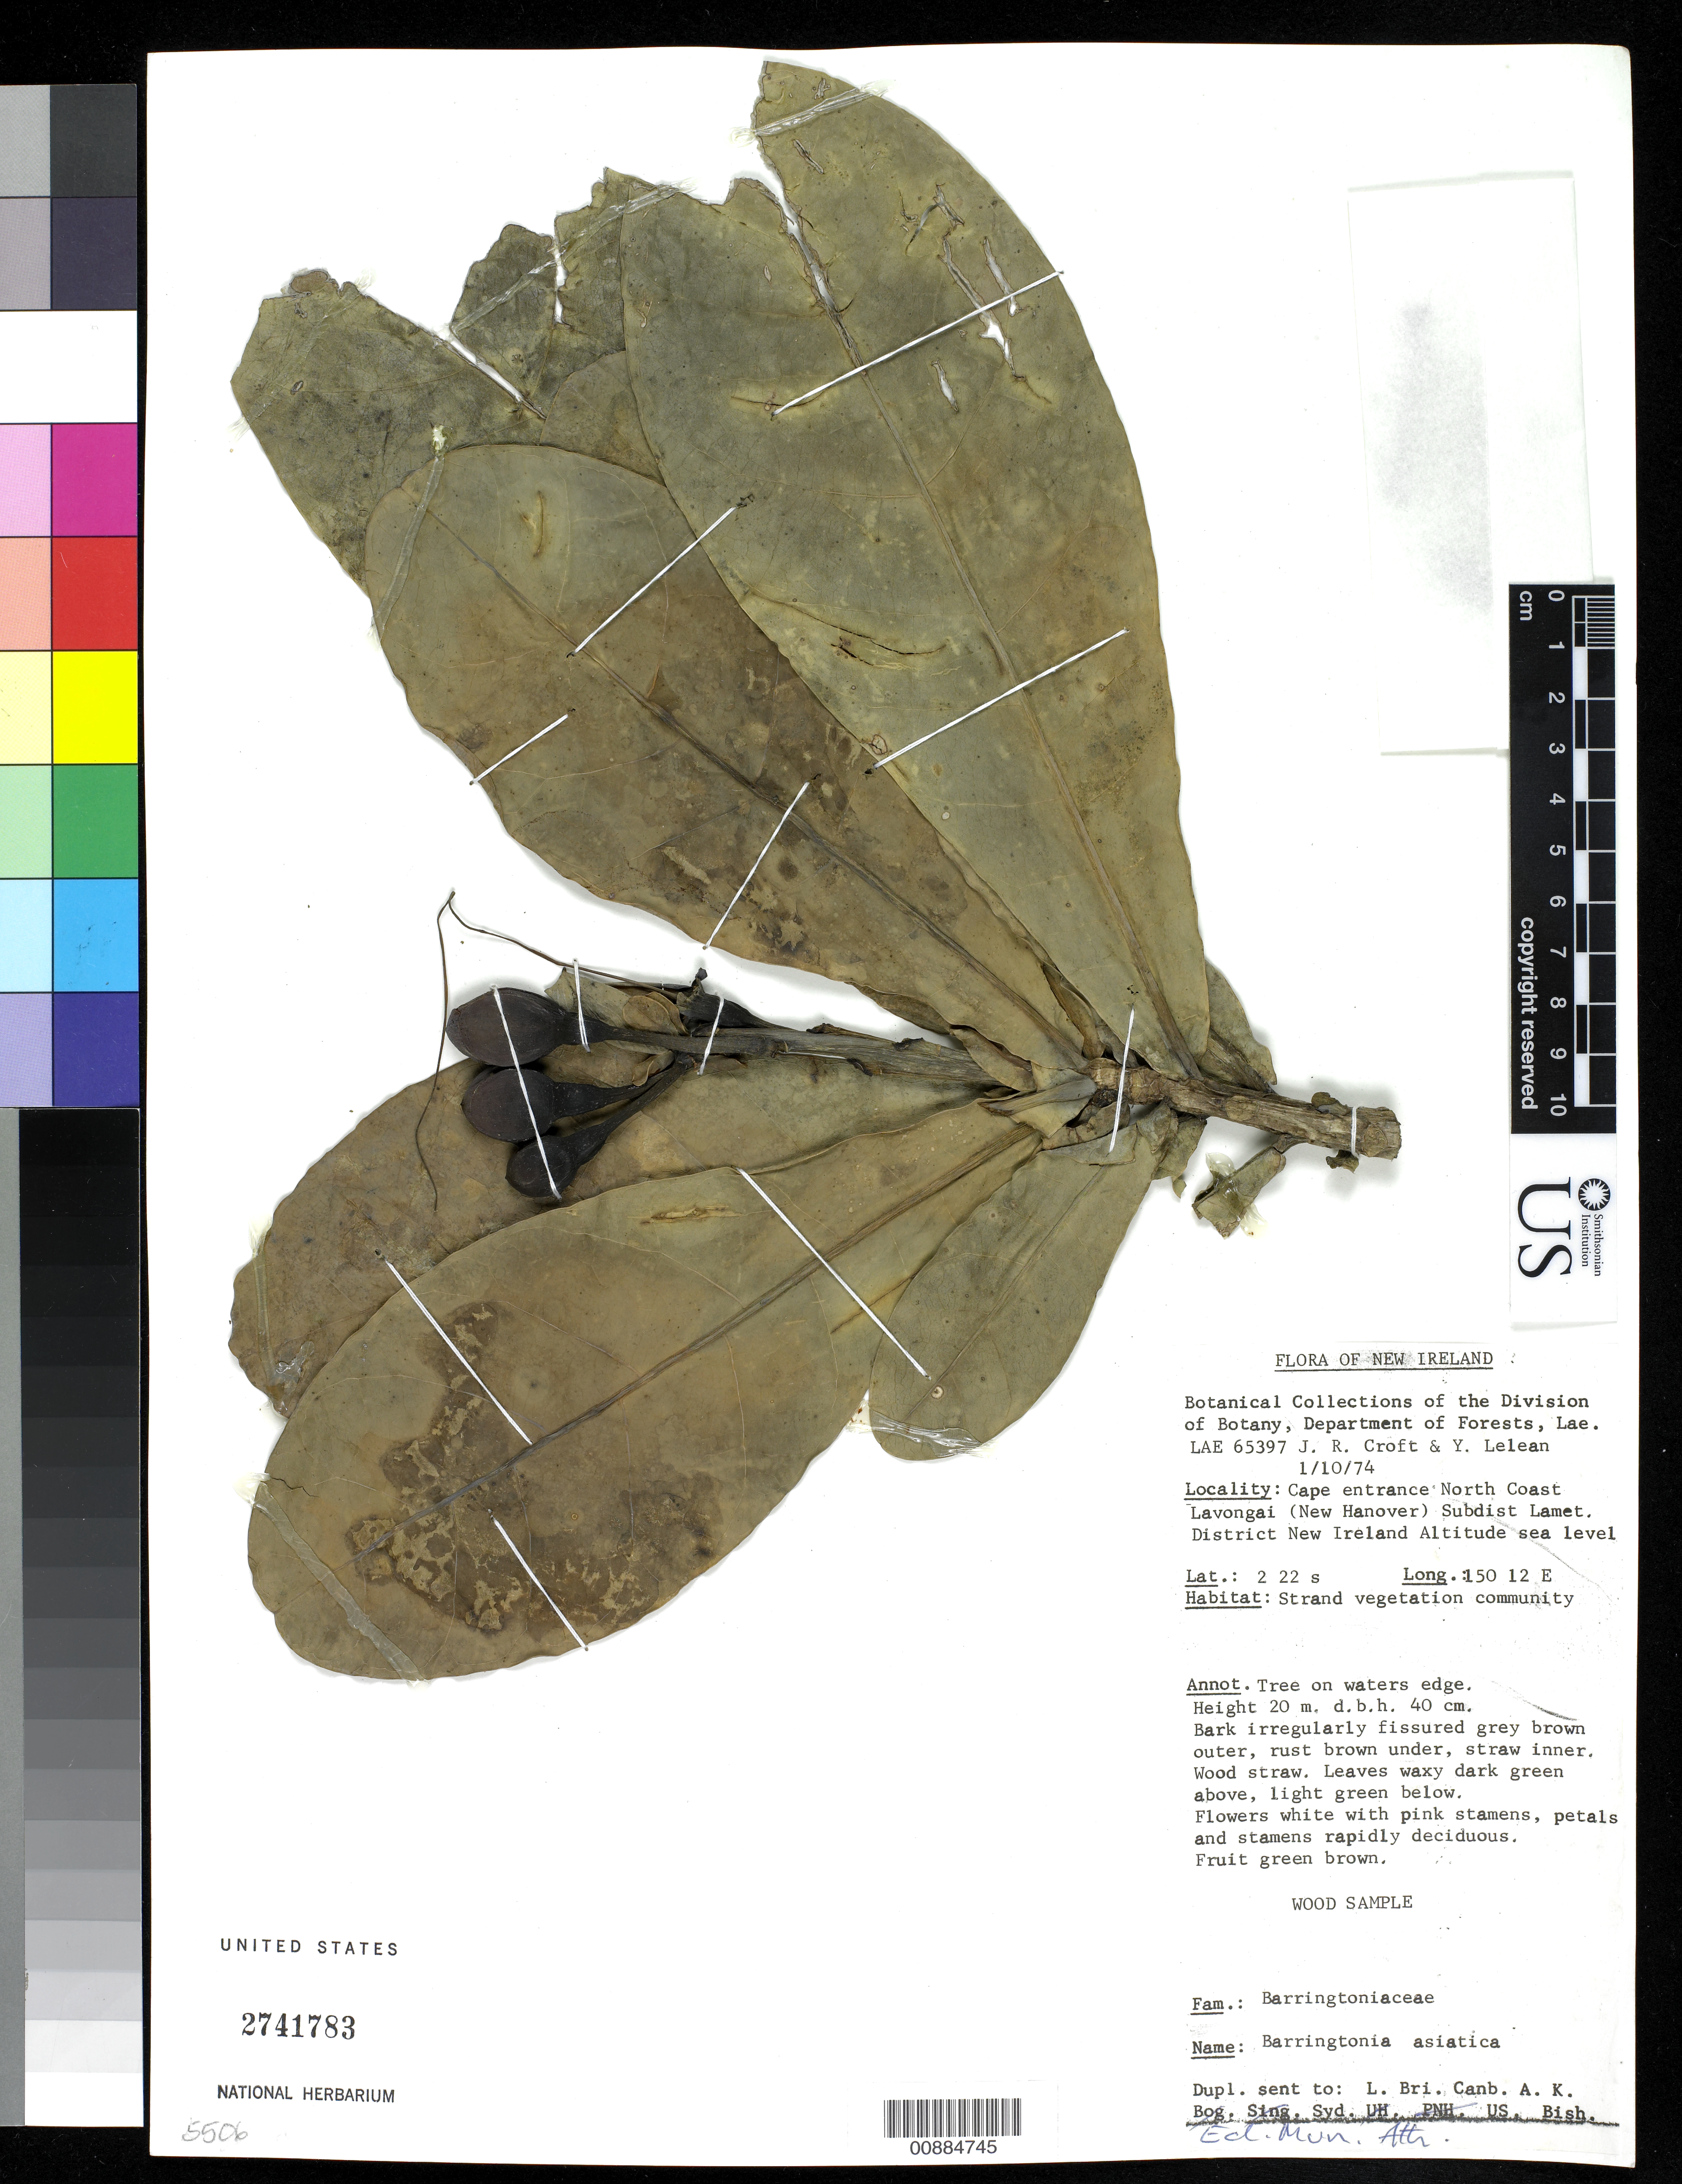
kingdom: Plantae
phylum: Tracheophyta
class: Magnoliopsida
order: Ericales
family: Lecythidaceae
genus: Barringtonia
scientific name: Barringtonia asiatica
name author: (L.) Kurz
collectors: J. R. Croft & Y. Lelean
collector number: LAE 65397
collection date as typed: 10 Jan 1974 or 01 Oct 1974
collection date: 1974-01-10 or 1974-10-01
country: Papua New Guinea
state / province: New Ireland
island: Lavongai [New Hanover]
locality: Cape entrance on north coast.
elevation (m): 0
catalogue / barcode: US 2741783